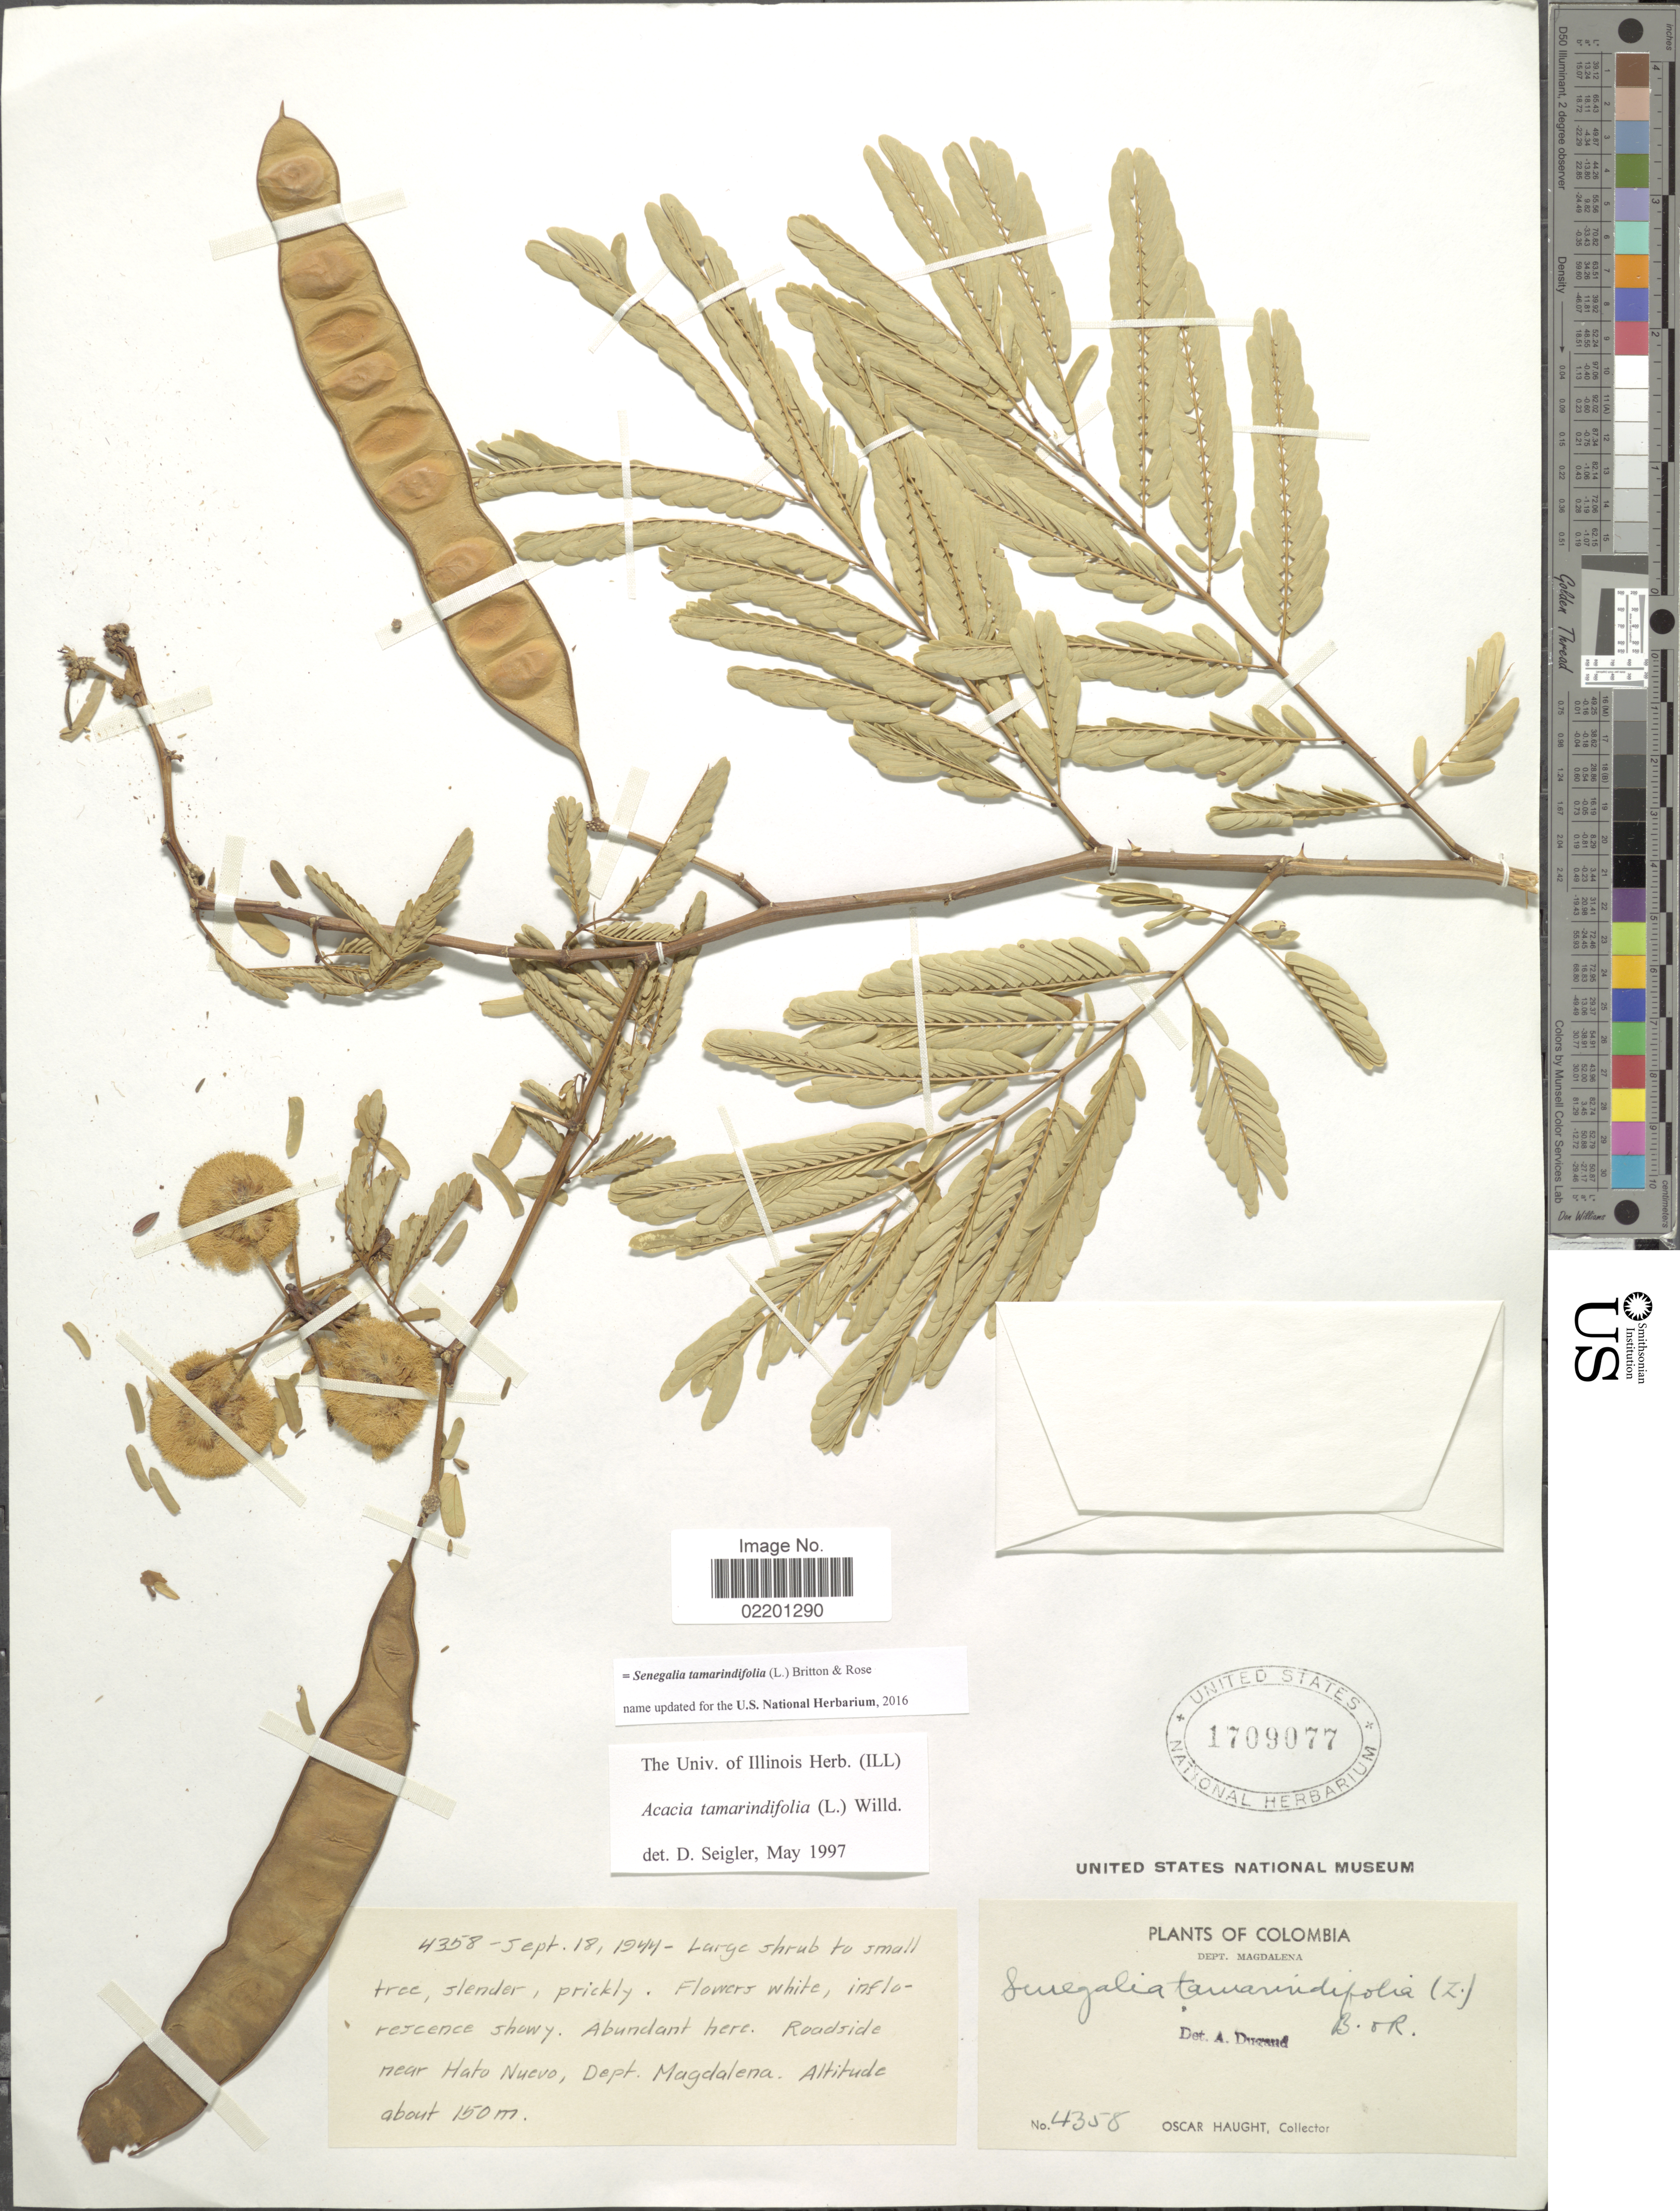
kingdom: Plantae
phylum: Tracheophyta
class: Magnoliopsida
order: Fabales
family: Fabaceae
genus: Senegalia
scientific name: Senegalia tamarindifolia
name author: (L.) Britton & Rose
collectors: O. L. Haught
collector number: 4358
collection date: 1944-09-18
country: Colombia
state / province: Magdalena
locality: Dept. Magdalena, Roadside near Hato Nuevo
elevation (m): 150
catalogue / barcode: US 1709077